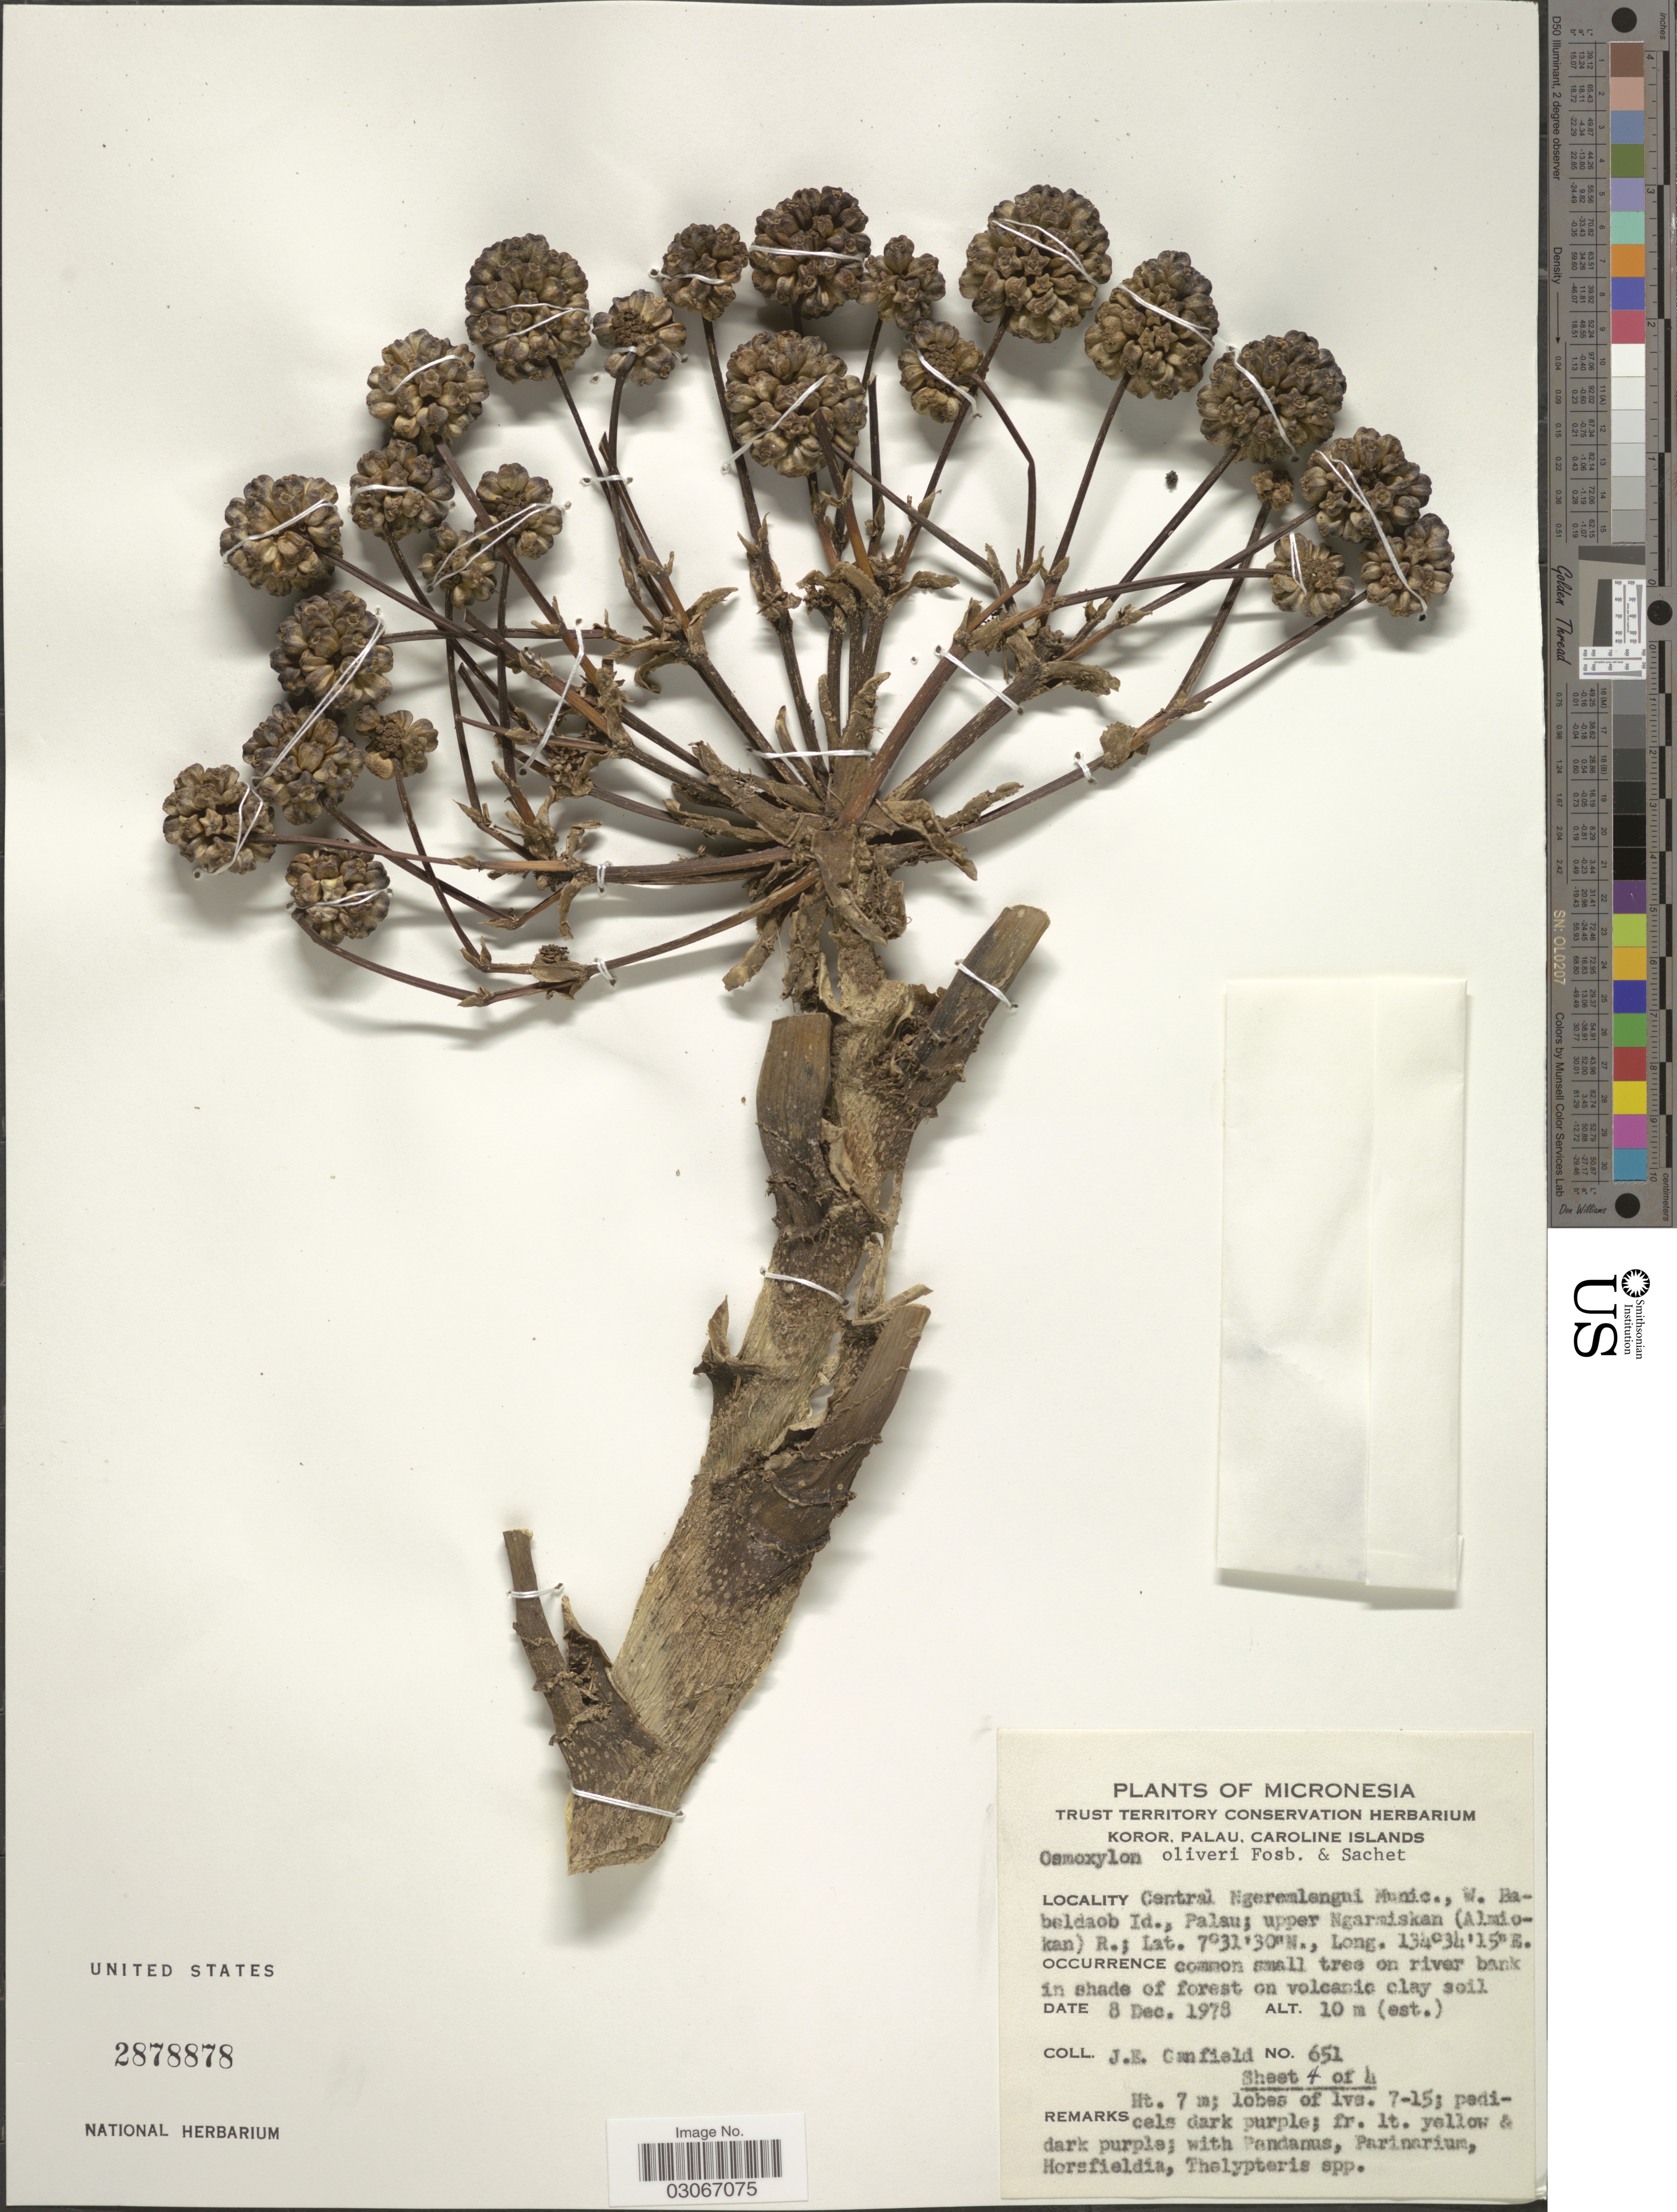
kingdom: Plantae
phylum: Tracheophyta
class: Magnoliopsida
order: Apiales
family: Araliaceae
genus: Osmoxylon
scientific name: Osmoxylon oliveri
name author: Fosberg & Sachet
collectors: J. E. Canfield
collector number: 651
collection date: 1978-12-08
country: Palau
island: Babeldaob [Babelthuap]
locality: Central Ngeremlengui Munic., W. Babeldaob Id., Palau; upper Ngarmiskan (Almiokan) R.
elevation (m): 10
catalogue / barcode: US 2878878